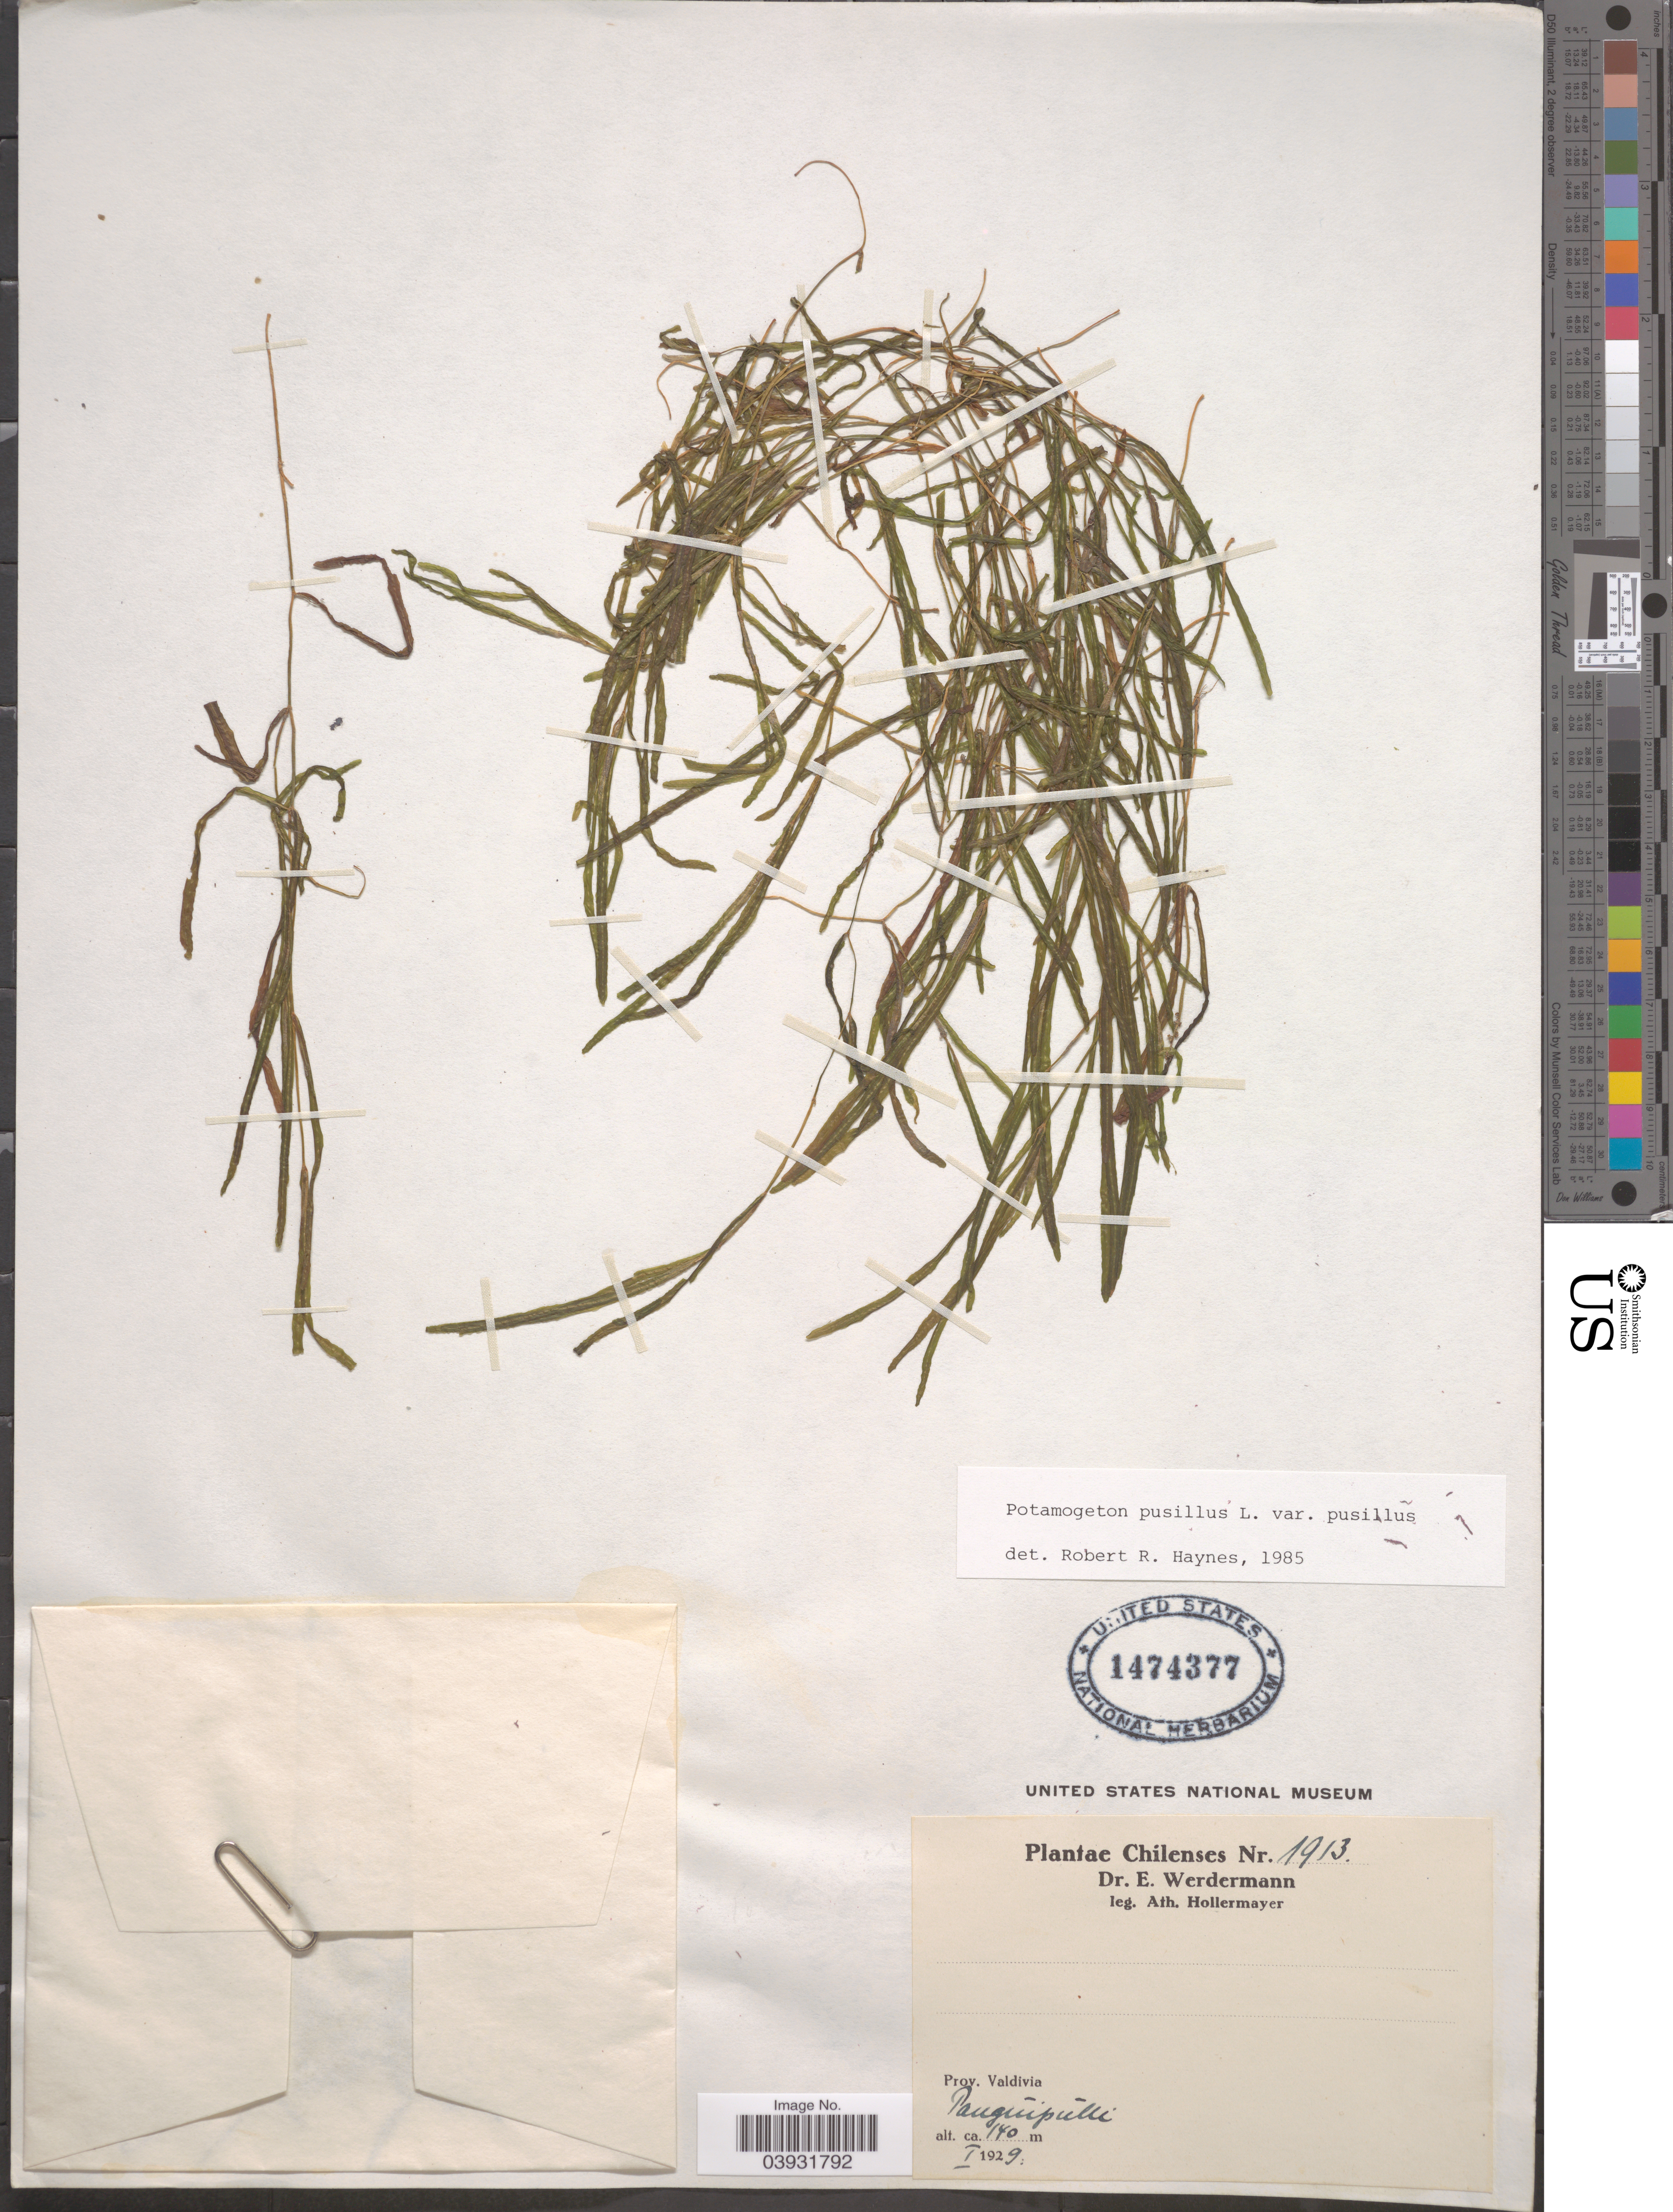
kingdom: Plantae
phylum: Tracheophyta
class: Liliopsida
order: Alismatales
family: Potamogetonaceae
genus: Potamogeton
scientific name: Potamogeton pusillus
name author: L.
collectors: A. Hollermayer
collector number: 1913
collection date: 1929-01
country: Chile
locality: Prov. Valdivia. Panguipulli.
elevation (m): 140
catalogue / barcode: US 1474377